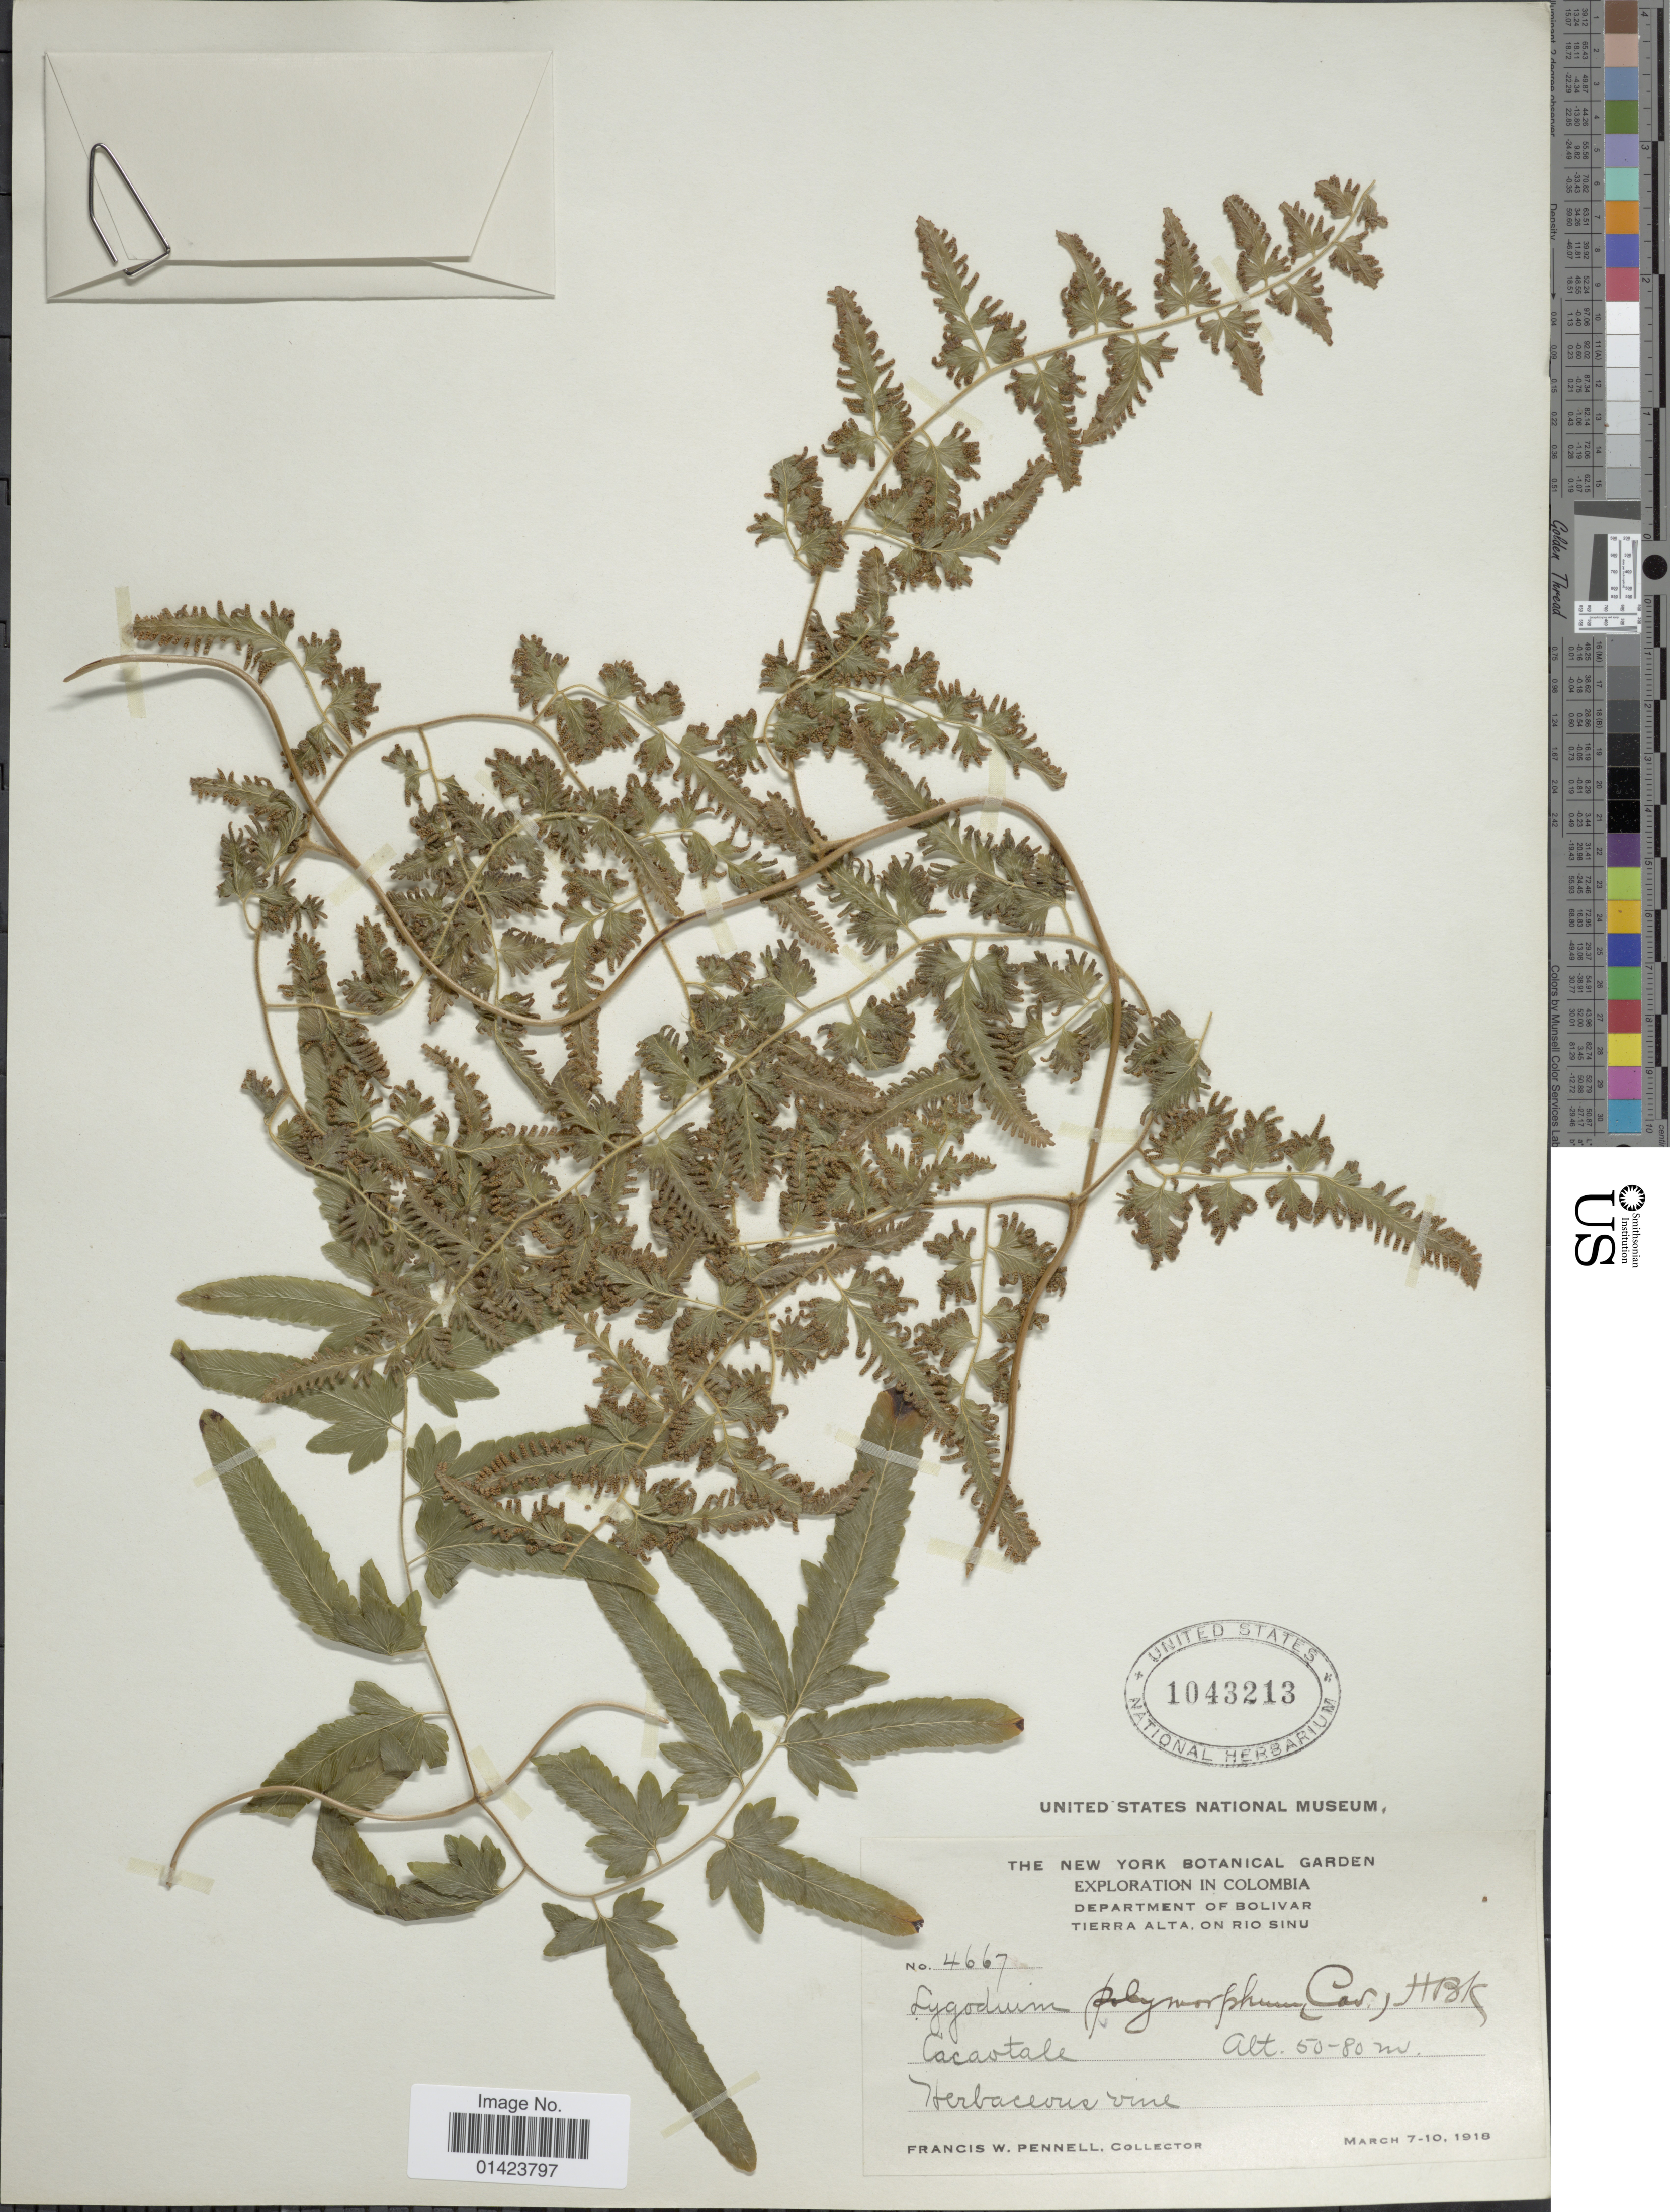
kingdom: Plantae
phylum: Tracheophyta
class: Polypodiopsida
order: Schizaeales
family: Lygodiaceae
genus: Lygodium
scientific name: Lygodium venustum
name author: Sw.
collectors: F. W. Pennell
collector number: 4667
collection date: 1918-03-07/1918-03-10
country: Colombia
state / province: Bolívar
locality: Department of Bolivar, Tierra Alta, on Rio Sinu, Cocaotale, Herbaceous vine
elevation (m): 50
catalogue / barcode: US 1043213